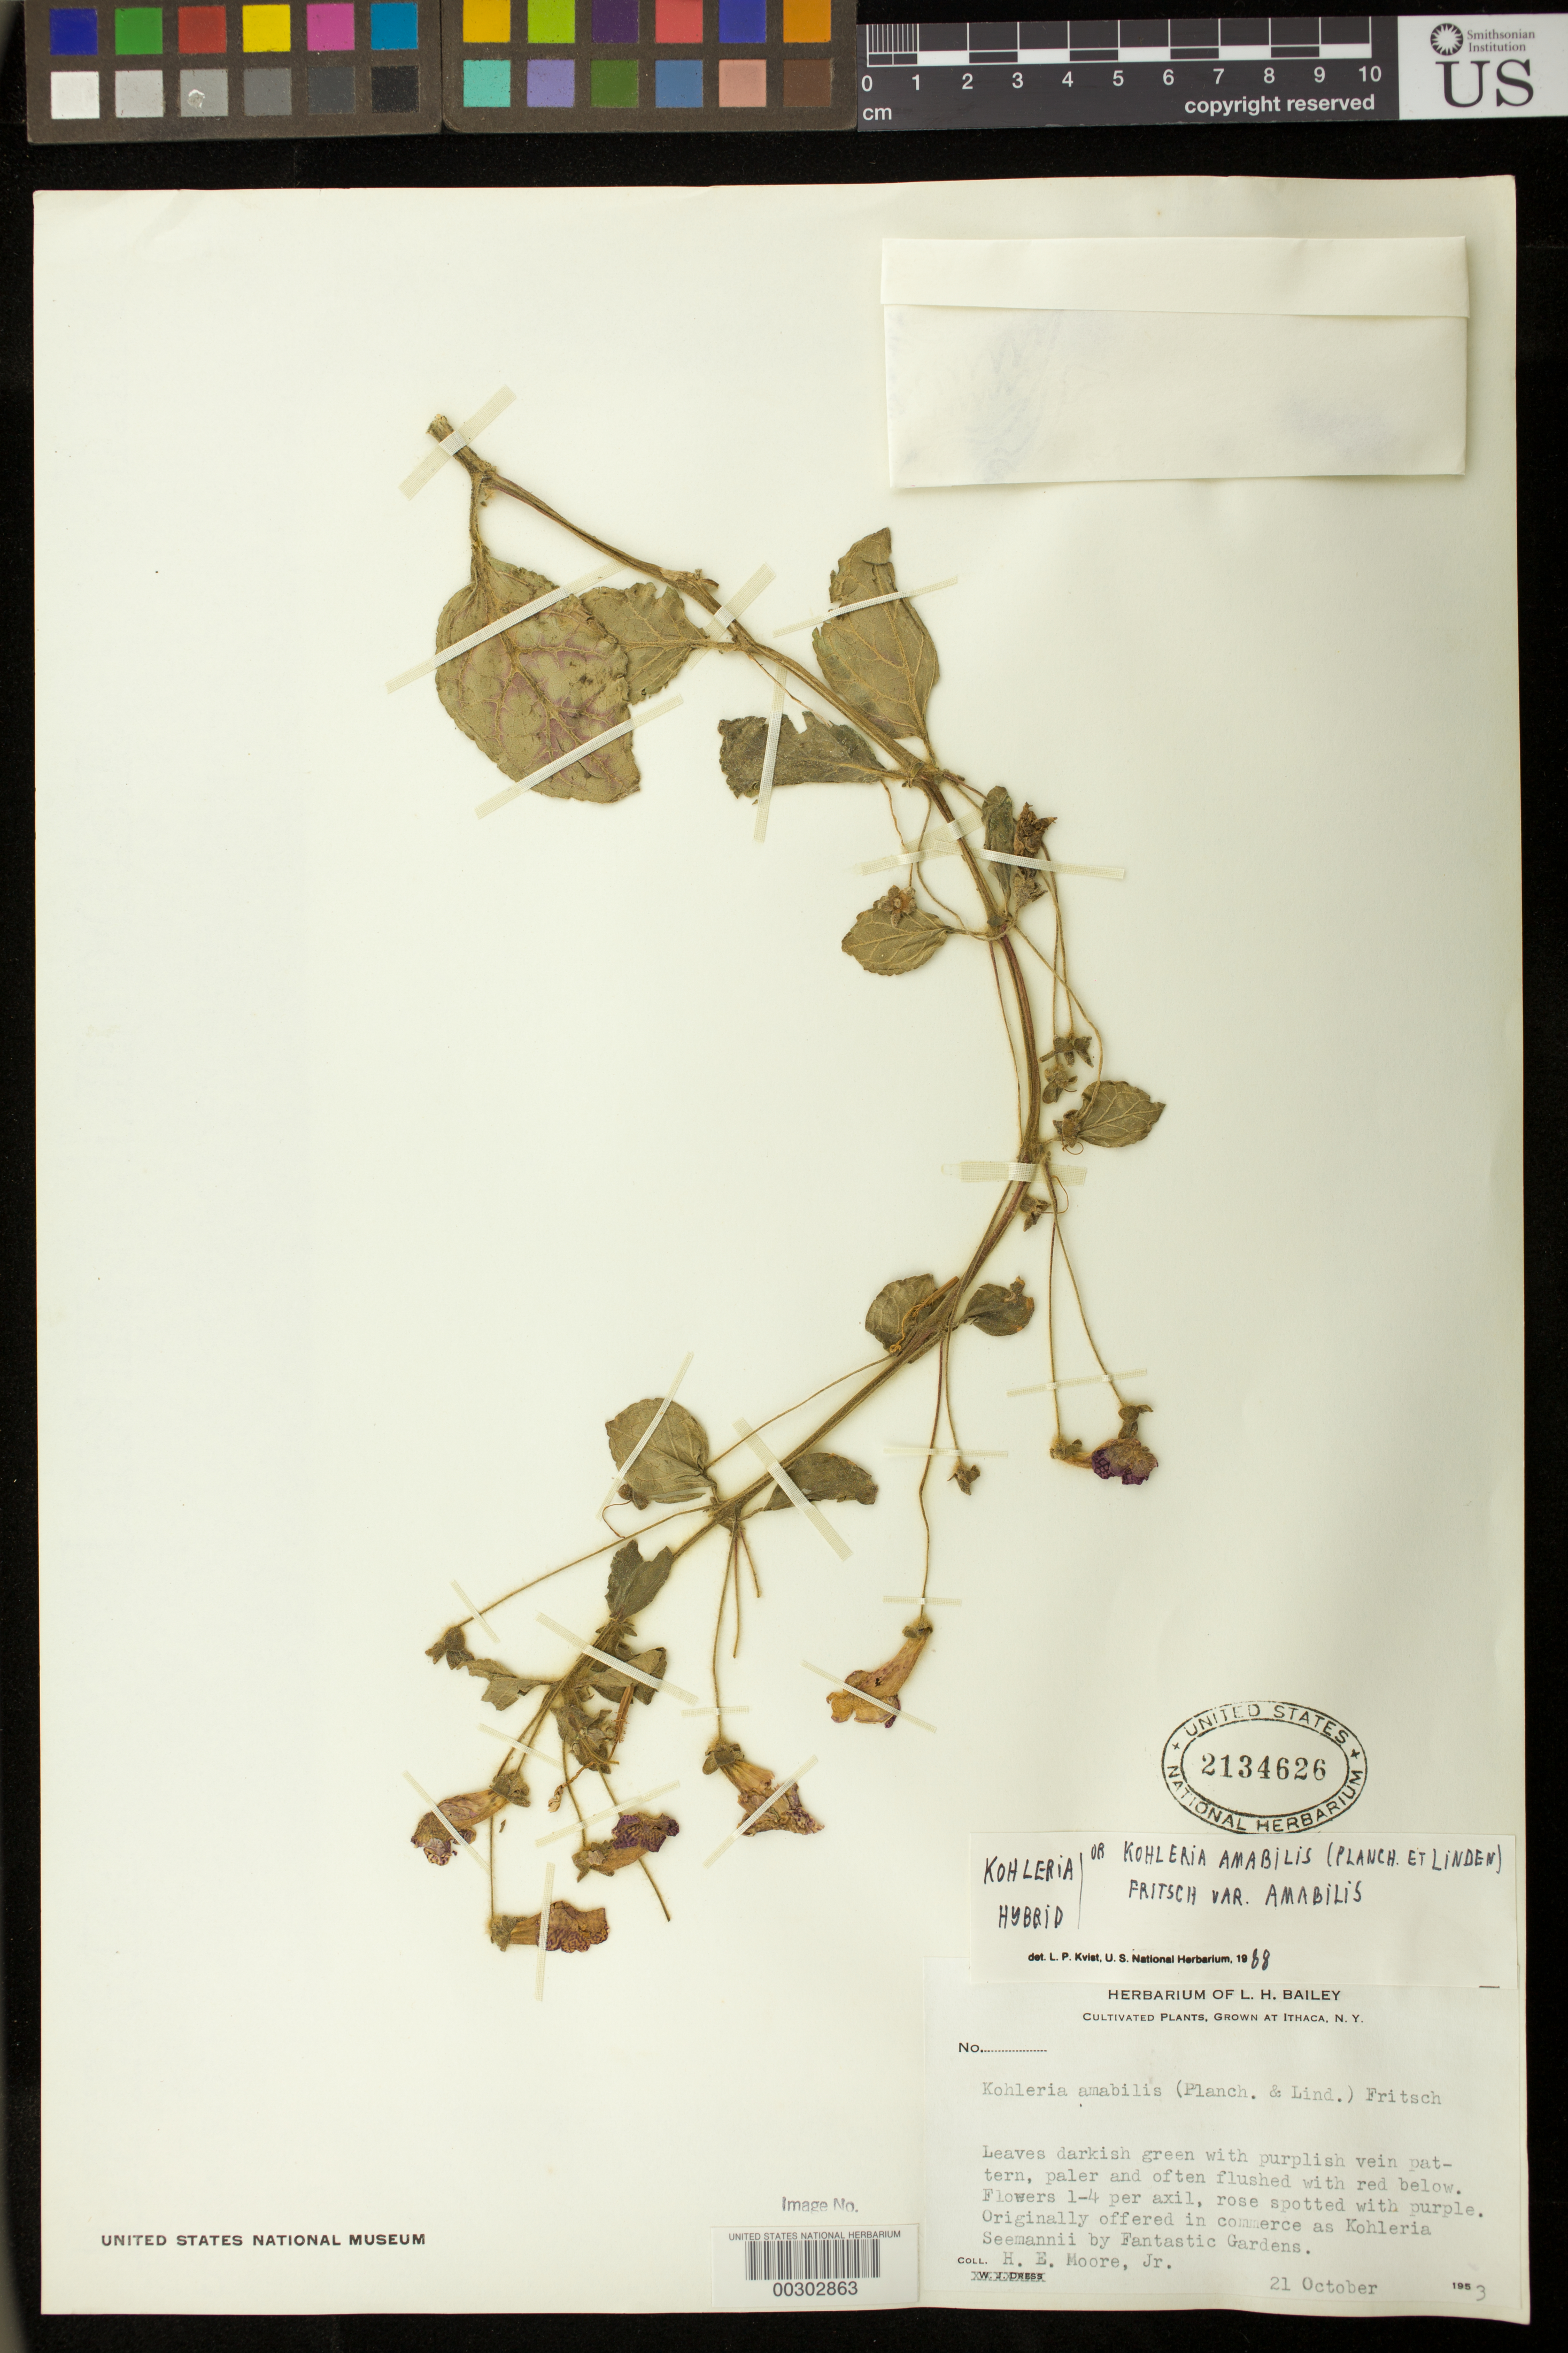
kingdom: Plantae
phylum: Tracheophyta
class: Magnoliopsida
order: Lamiales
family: Gesneriaceae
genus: Kohleria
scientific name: Kohleria amabilis var. amabilis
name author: (Planch. & Linden) Fritsch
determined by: Kvist, L. P., (US), Smithsonian Institution - National Museum of Natural History (UNITED STATES)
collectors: H. E. Moore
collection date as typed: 21 Oct 1953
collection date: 1953-10-21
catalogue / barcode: US 2134626